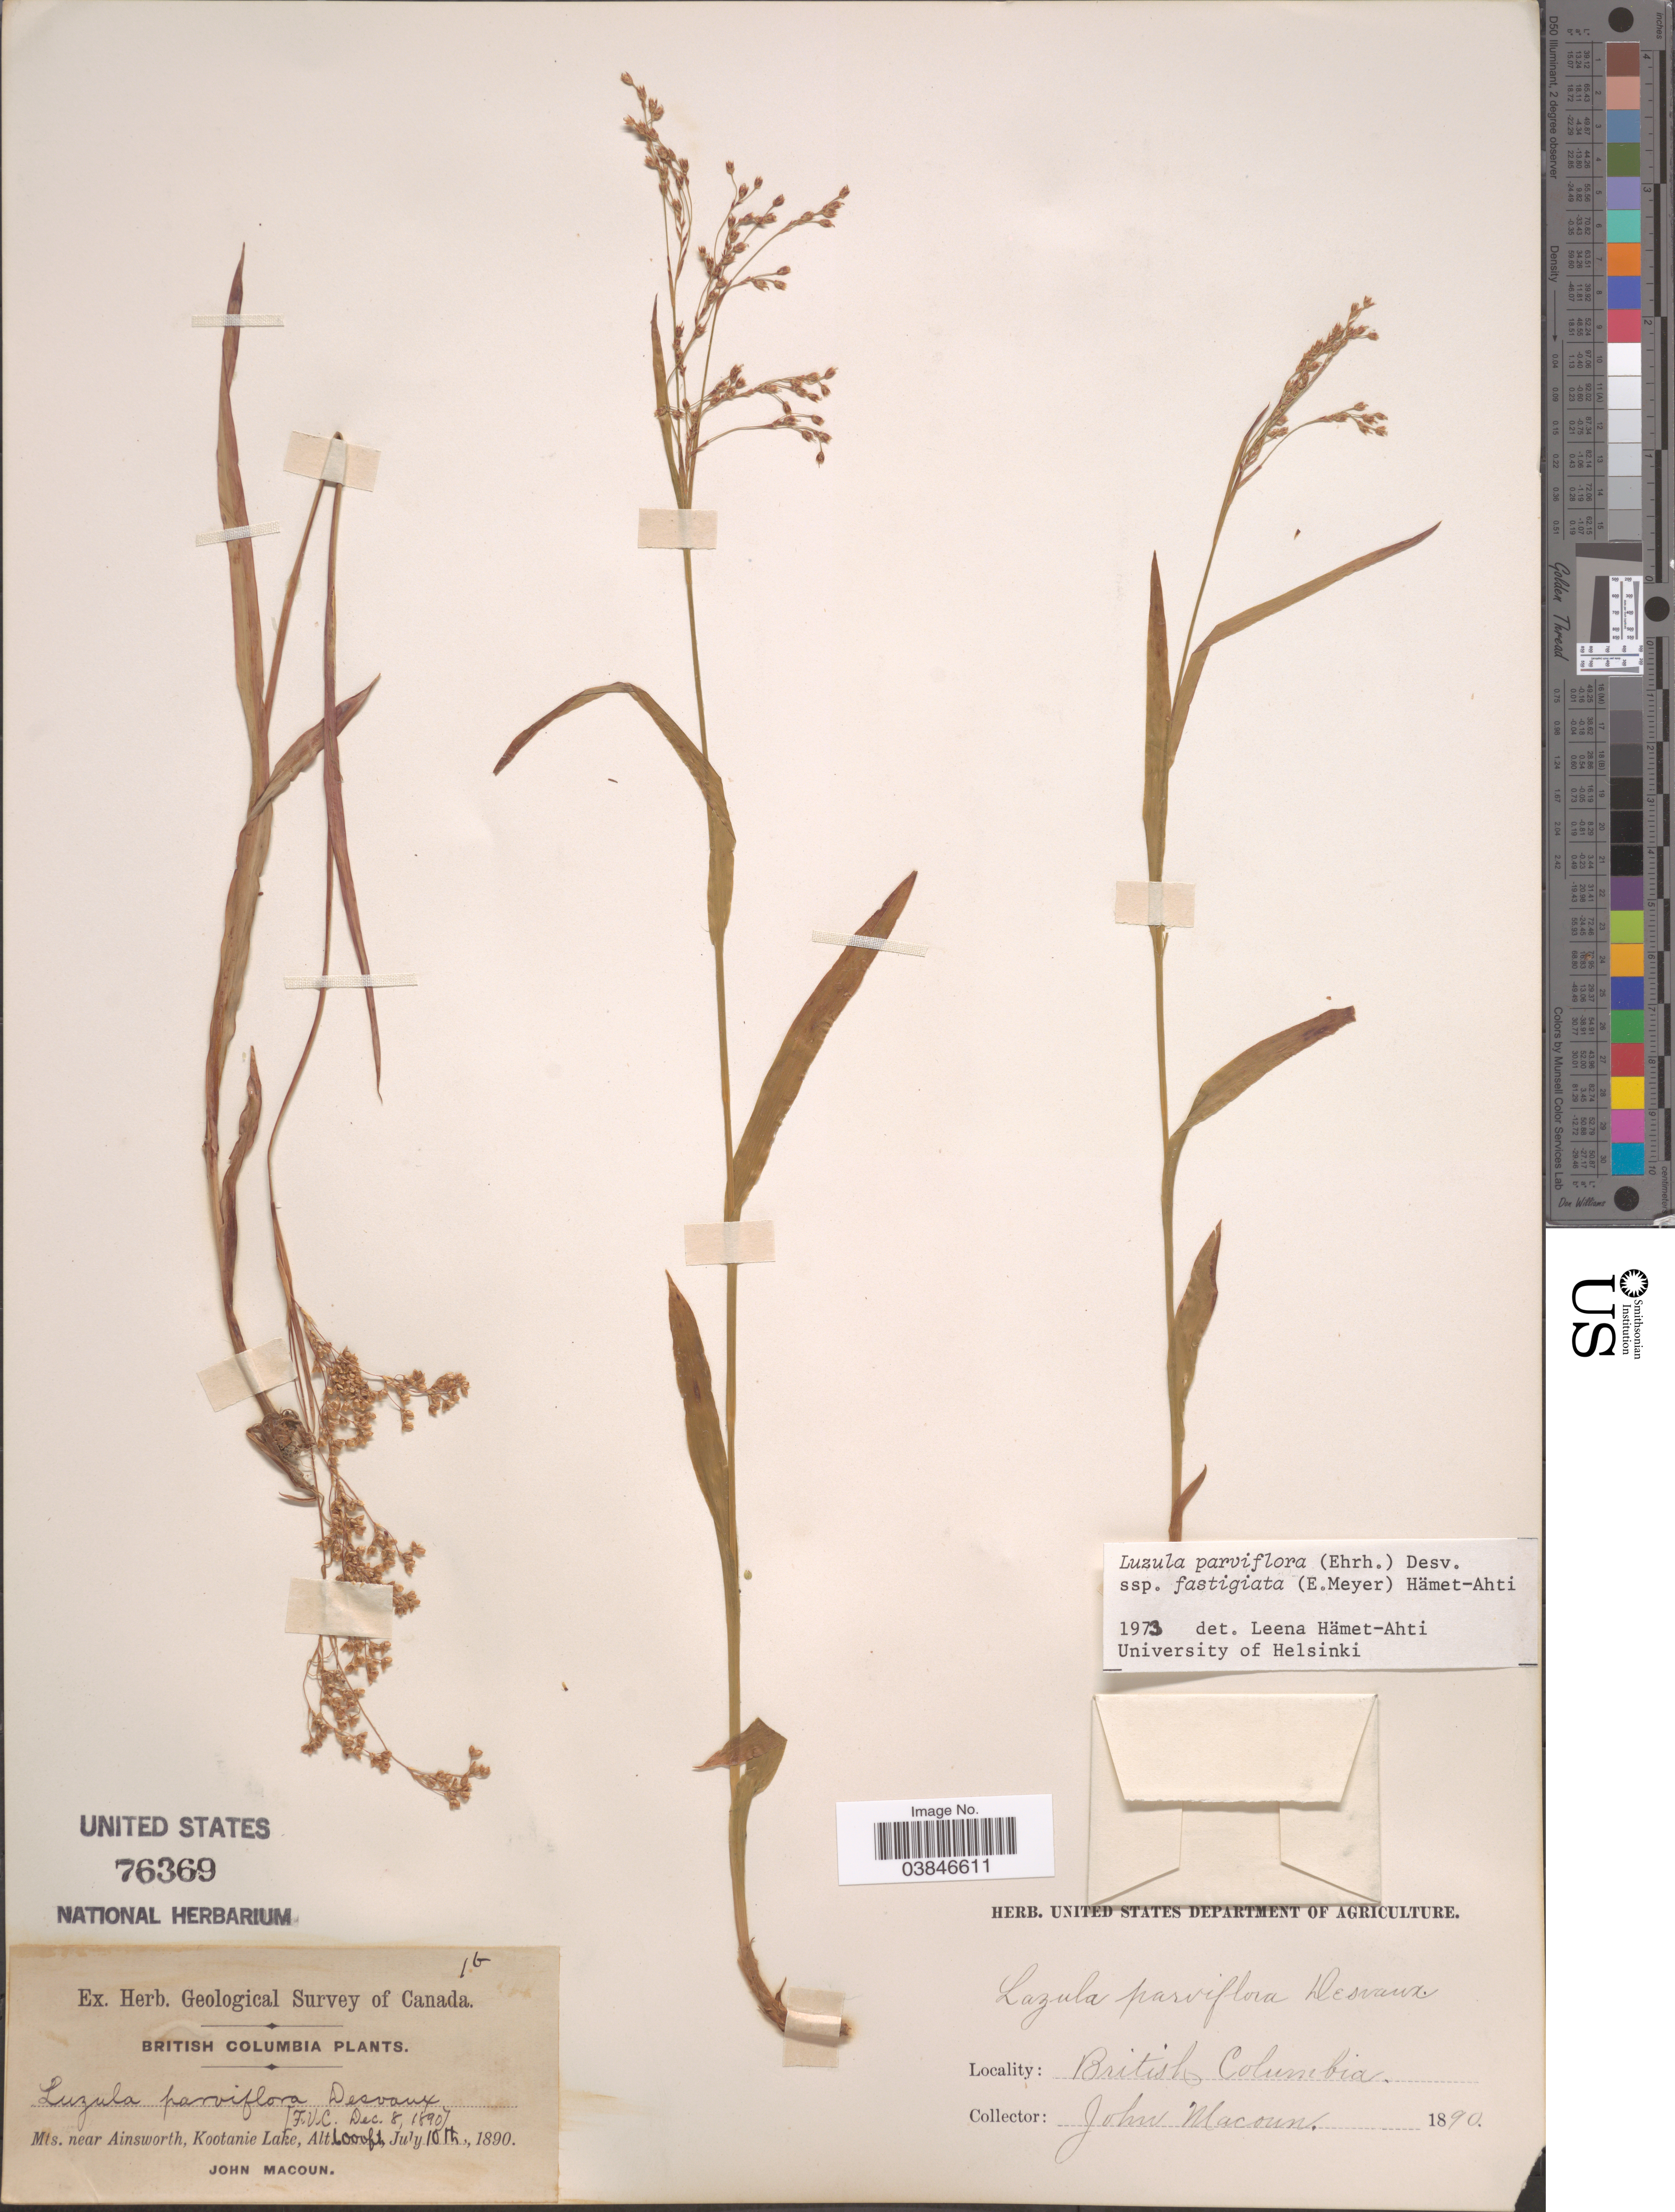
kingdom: Plantae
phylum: Tracheophyta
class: Liliopsida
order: Poales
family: Juncaceae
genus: Luzula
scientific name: Luzula parviflora subsp. fastigiata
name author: Buchenau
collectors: J. Macoun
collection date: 1890-07-10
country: Canada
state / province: British Columbia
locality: Mts. near Ainsworth, Kootanie Lake.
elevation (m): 1829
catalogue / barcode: US 76369